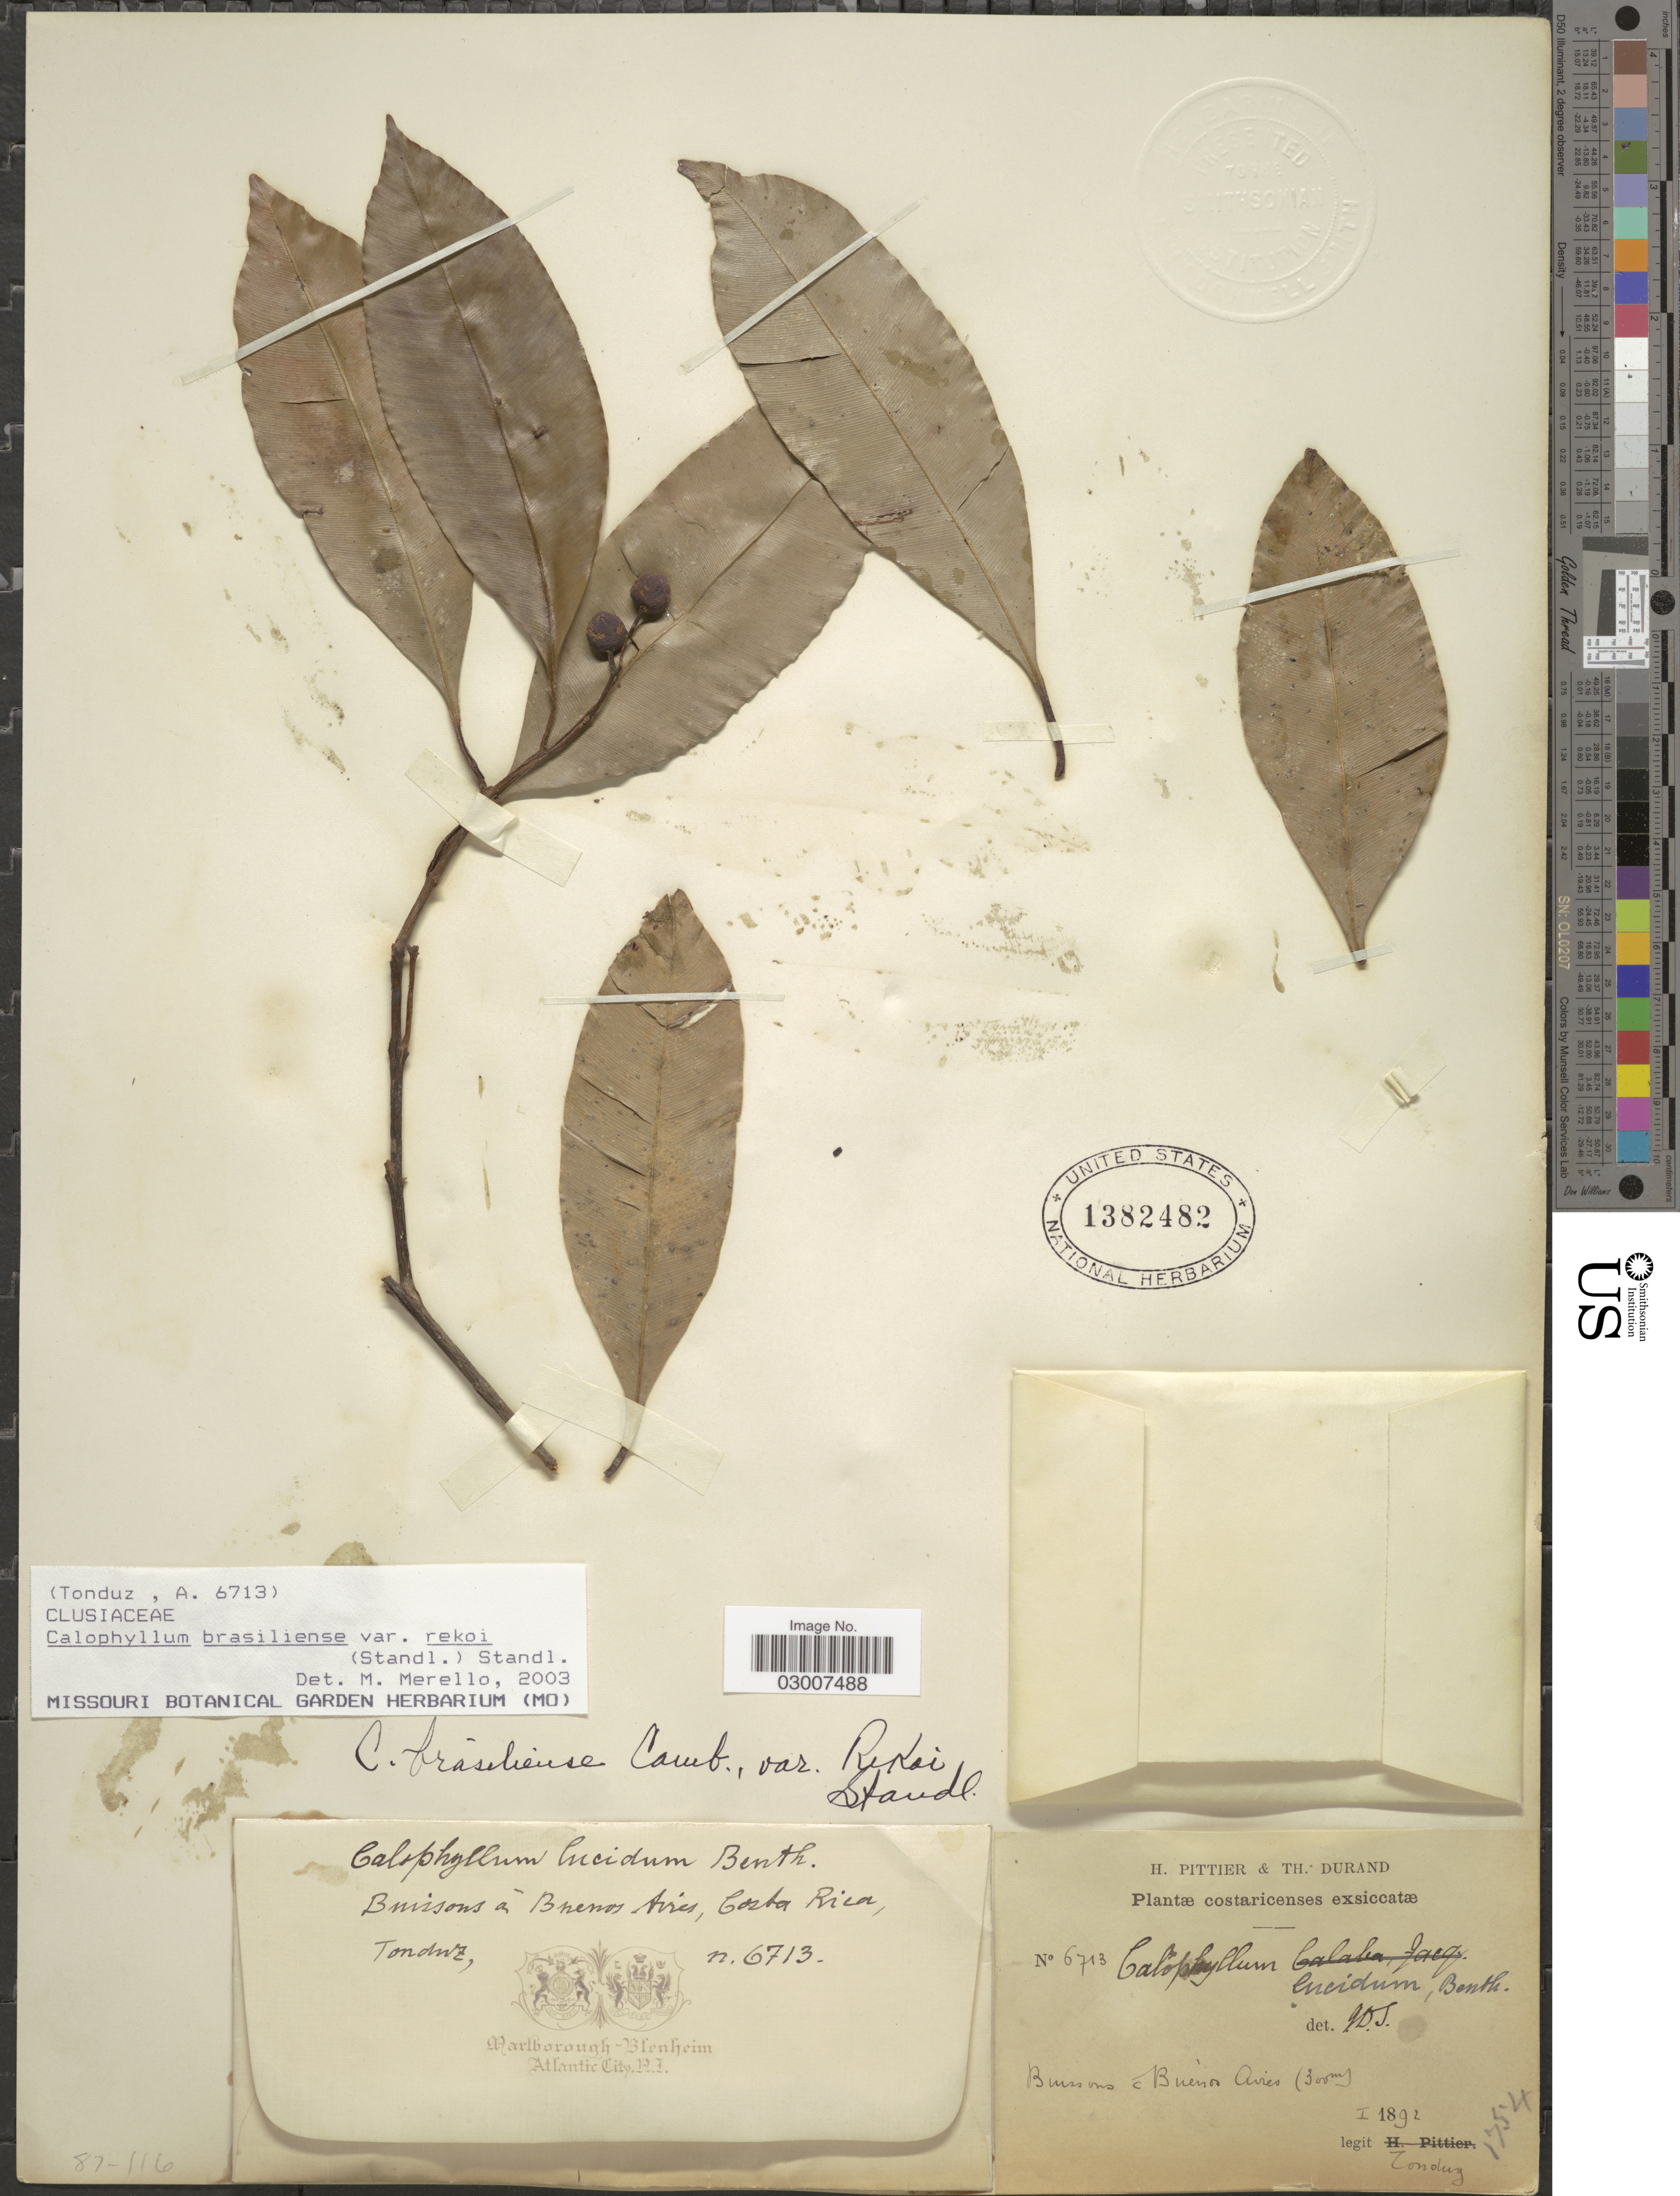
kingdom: Plantae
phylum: Tracheophyta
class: Magnoliopsida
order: Malpighiales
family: Calophyllaceae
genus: Calophyllum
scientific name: Calophyllum brasiliense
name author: Cambess.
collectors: Tonduz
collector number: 6713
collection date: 1892-01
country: Costa Rica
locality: Buissons à Buenos Aires.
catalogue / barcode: US 1382482